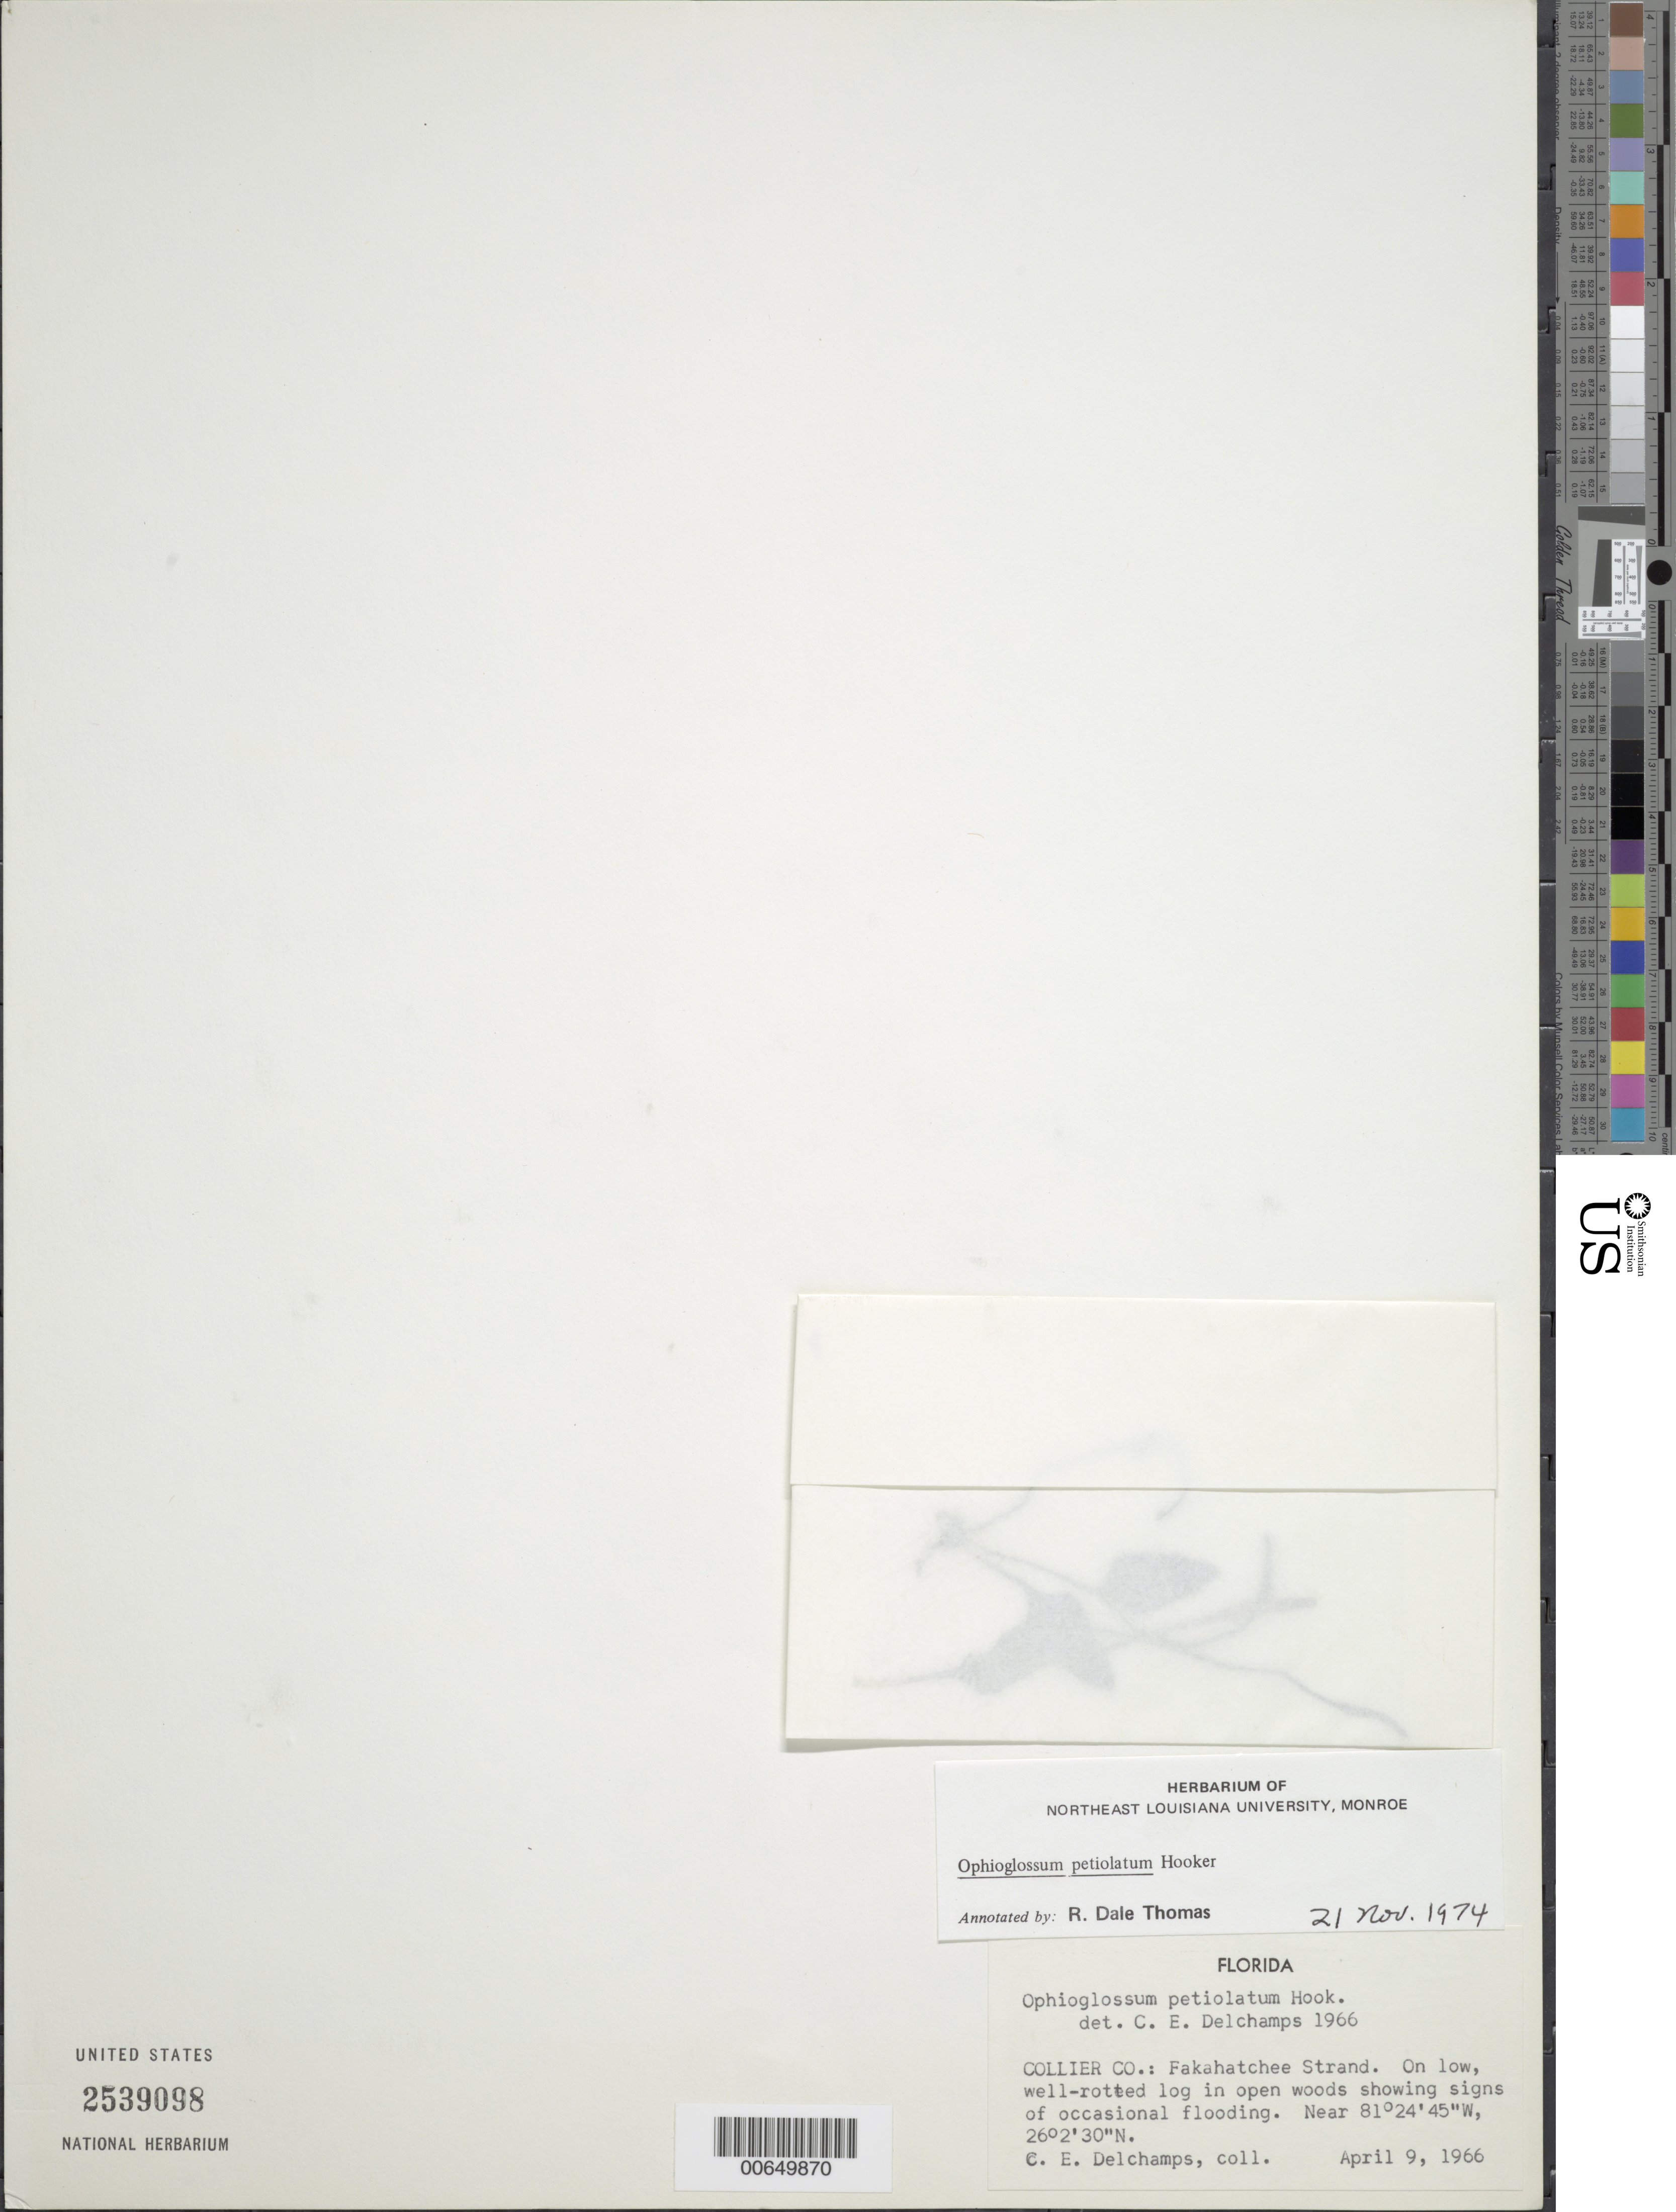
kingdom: Plantae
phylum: Tracheophyta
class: Polypodiopsida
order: Ophioglossales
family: Ophioglossaceae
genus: Ophioglossum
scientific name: Ophioglossum petiolatum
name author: Hook.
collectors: C. Delchamps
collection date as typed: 09 Apr 1966 or 04 Sep 1966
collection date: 1966-04-09 or 1966-09-04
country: United States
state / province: Florida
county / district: Collier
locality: Fakahatchee Strand.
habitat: On low, well-rotted log in open woods showing signs of occasional flooding.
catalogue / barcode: US 2539098